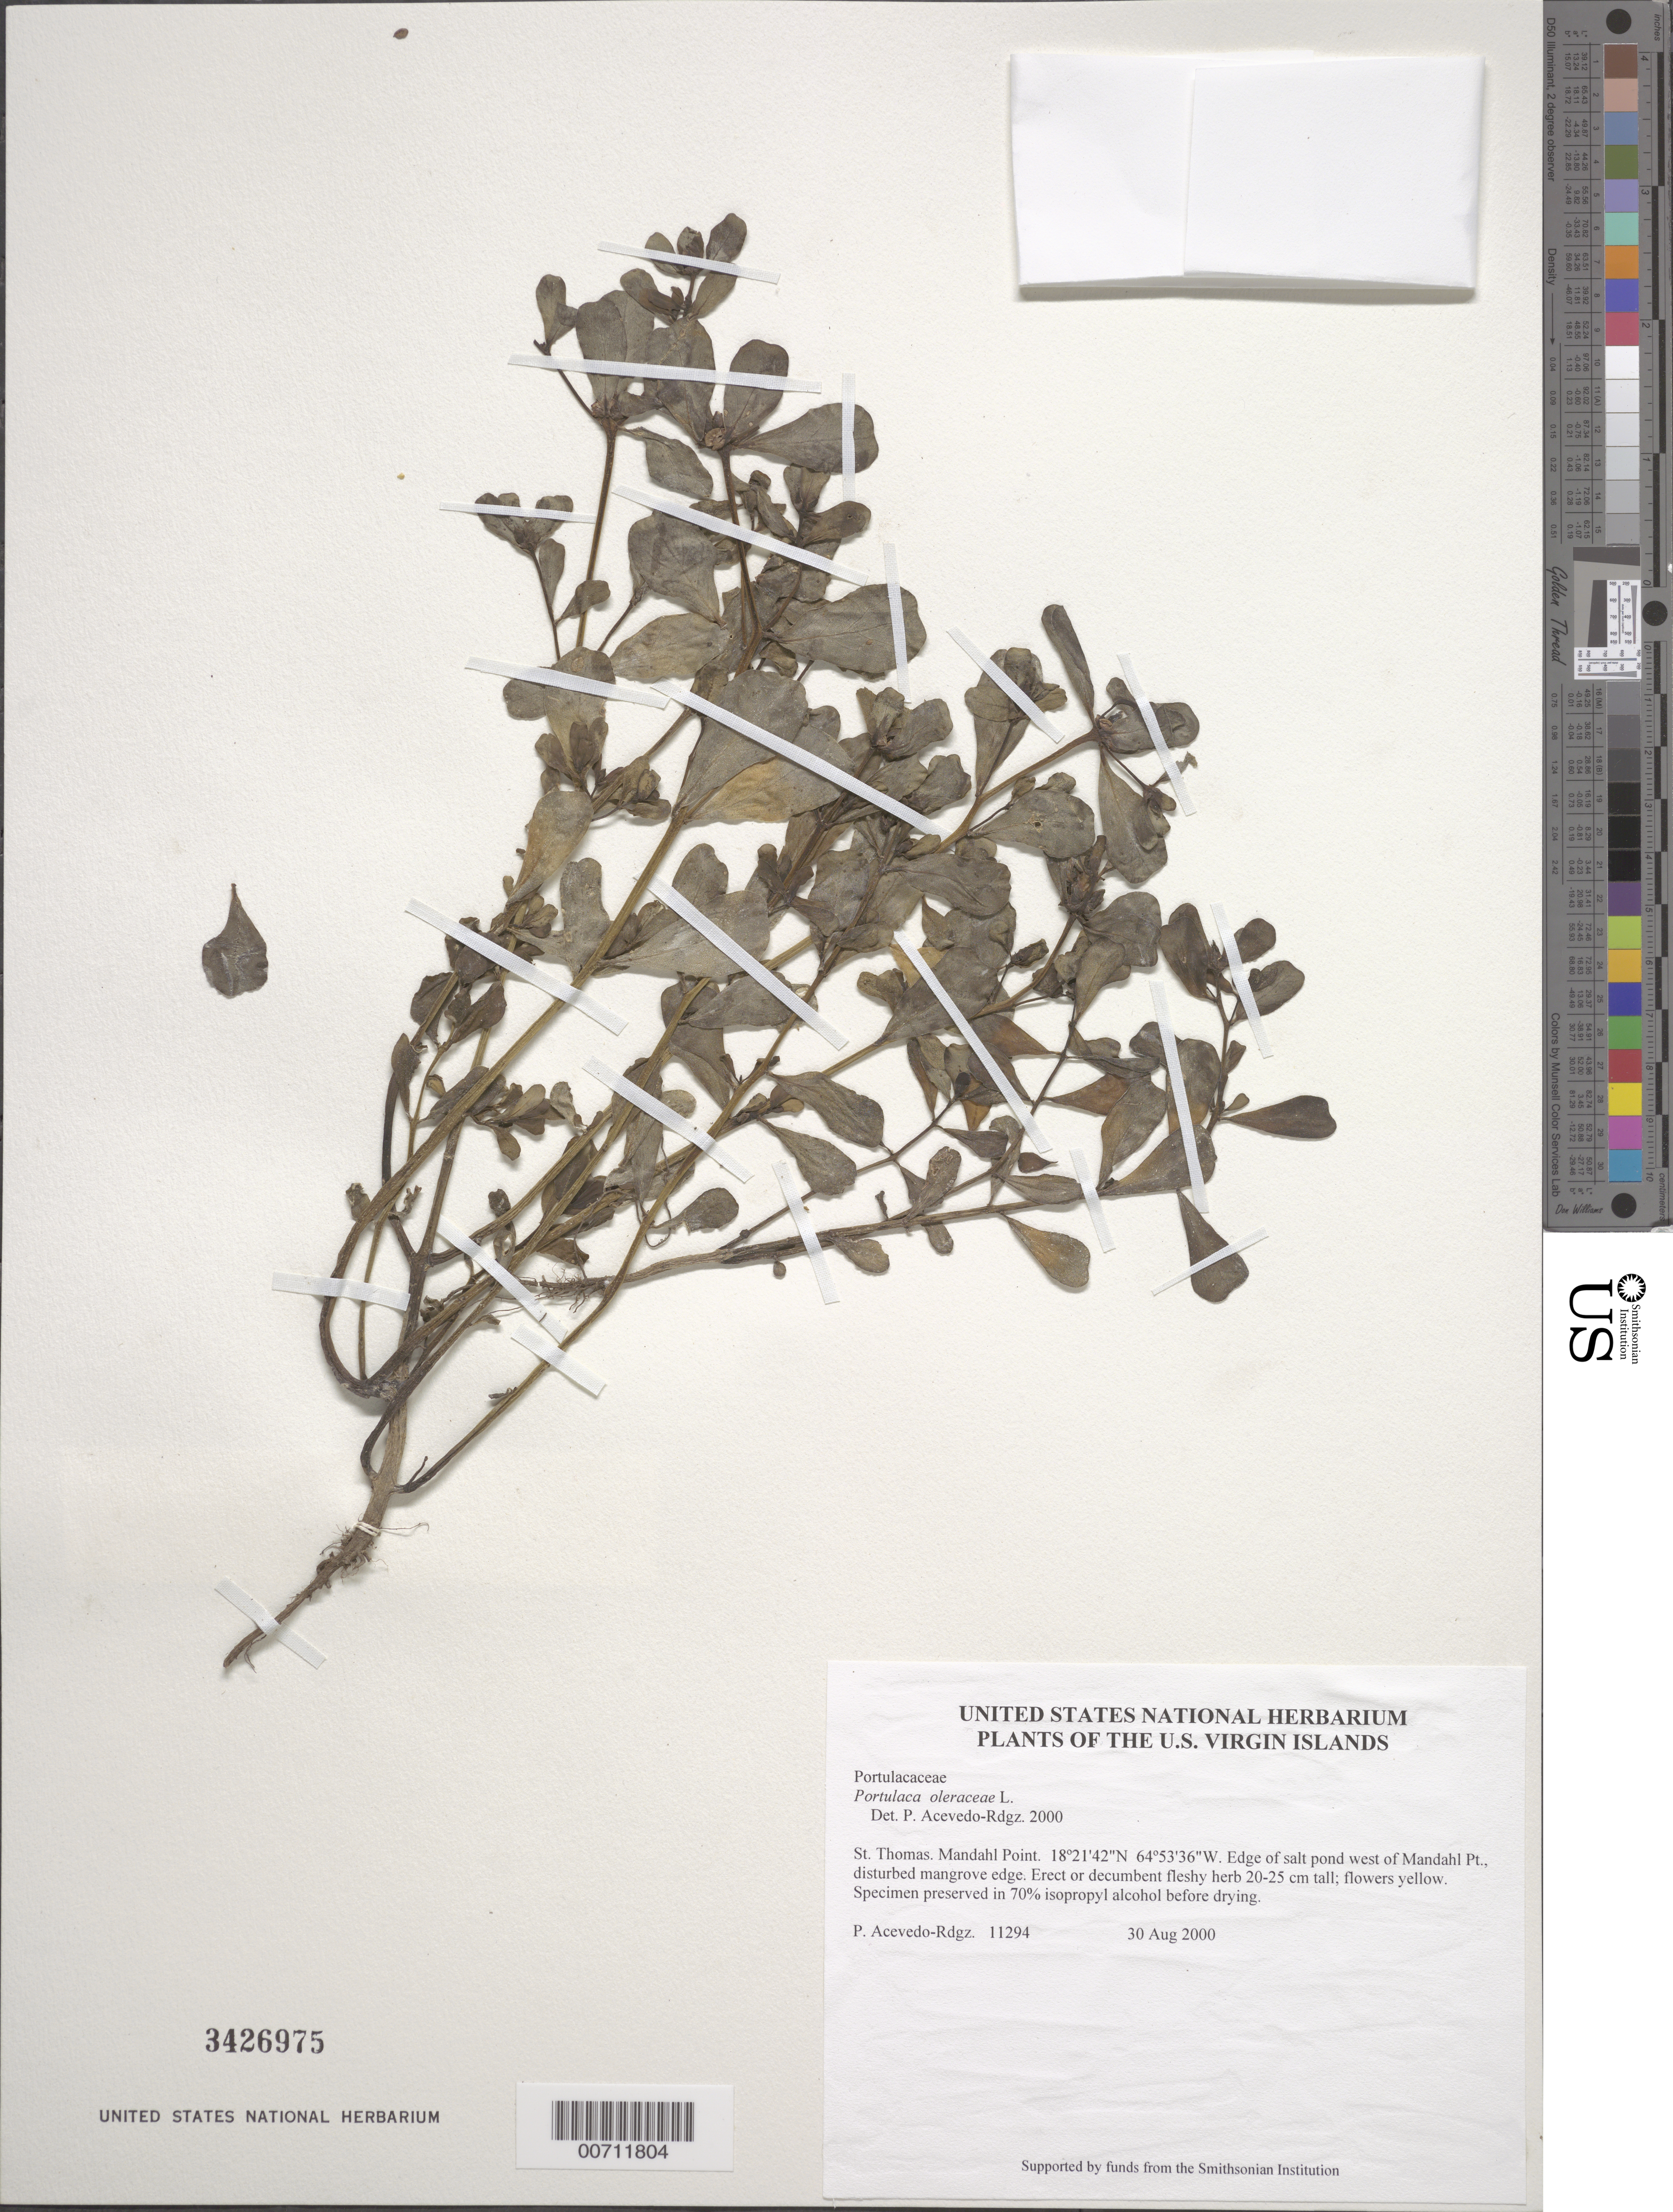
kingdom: Plantae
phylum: Tracheophyta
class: Magnoliopsida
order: Caryophyllales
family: Portulacaceae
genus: Portulaca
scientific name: Portulaca oleracea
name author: L.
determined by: Acevedo-Rodríguez, P., (BOT), Smithsonian Institution - National Museum of Natural History (UNITED STATES)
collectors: P. Acevedo-Rodr.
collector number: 11294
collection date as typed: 30 Aug 2000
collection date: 2000-08-30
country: U.S. Virgin Islands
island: St. Thomas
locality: Mandahl Point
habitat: Edge of salt pond west of Mandahl Pt., disturbed mangrove edge.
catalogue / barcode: US 3426975